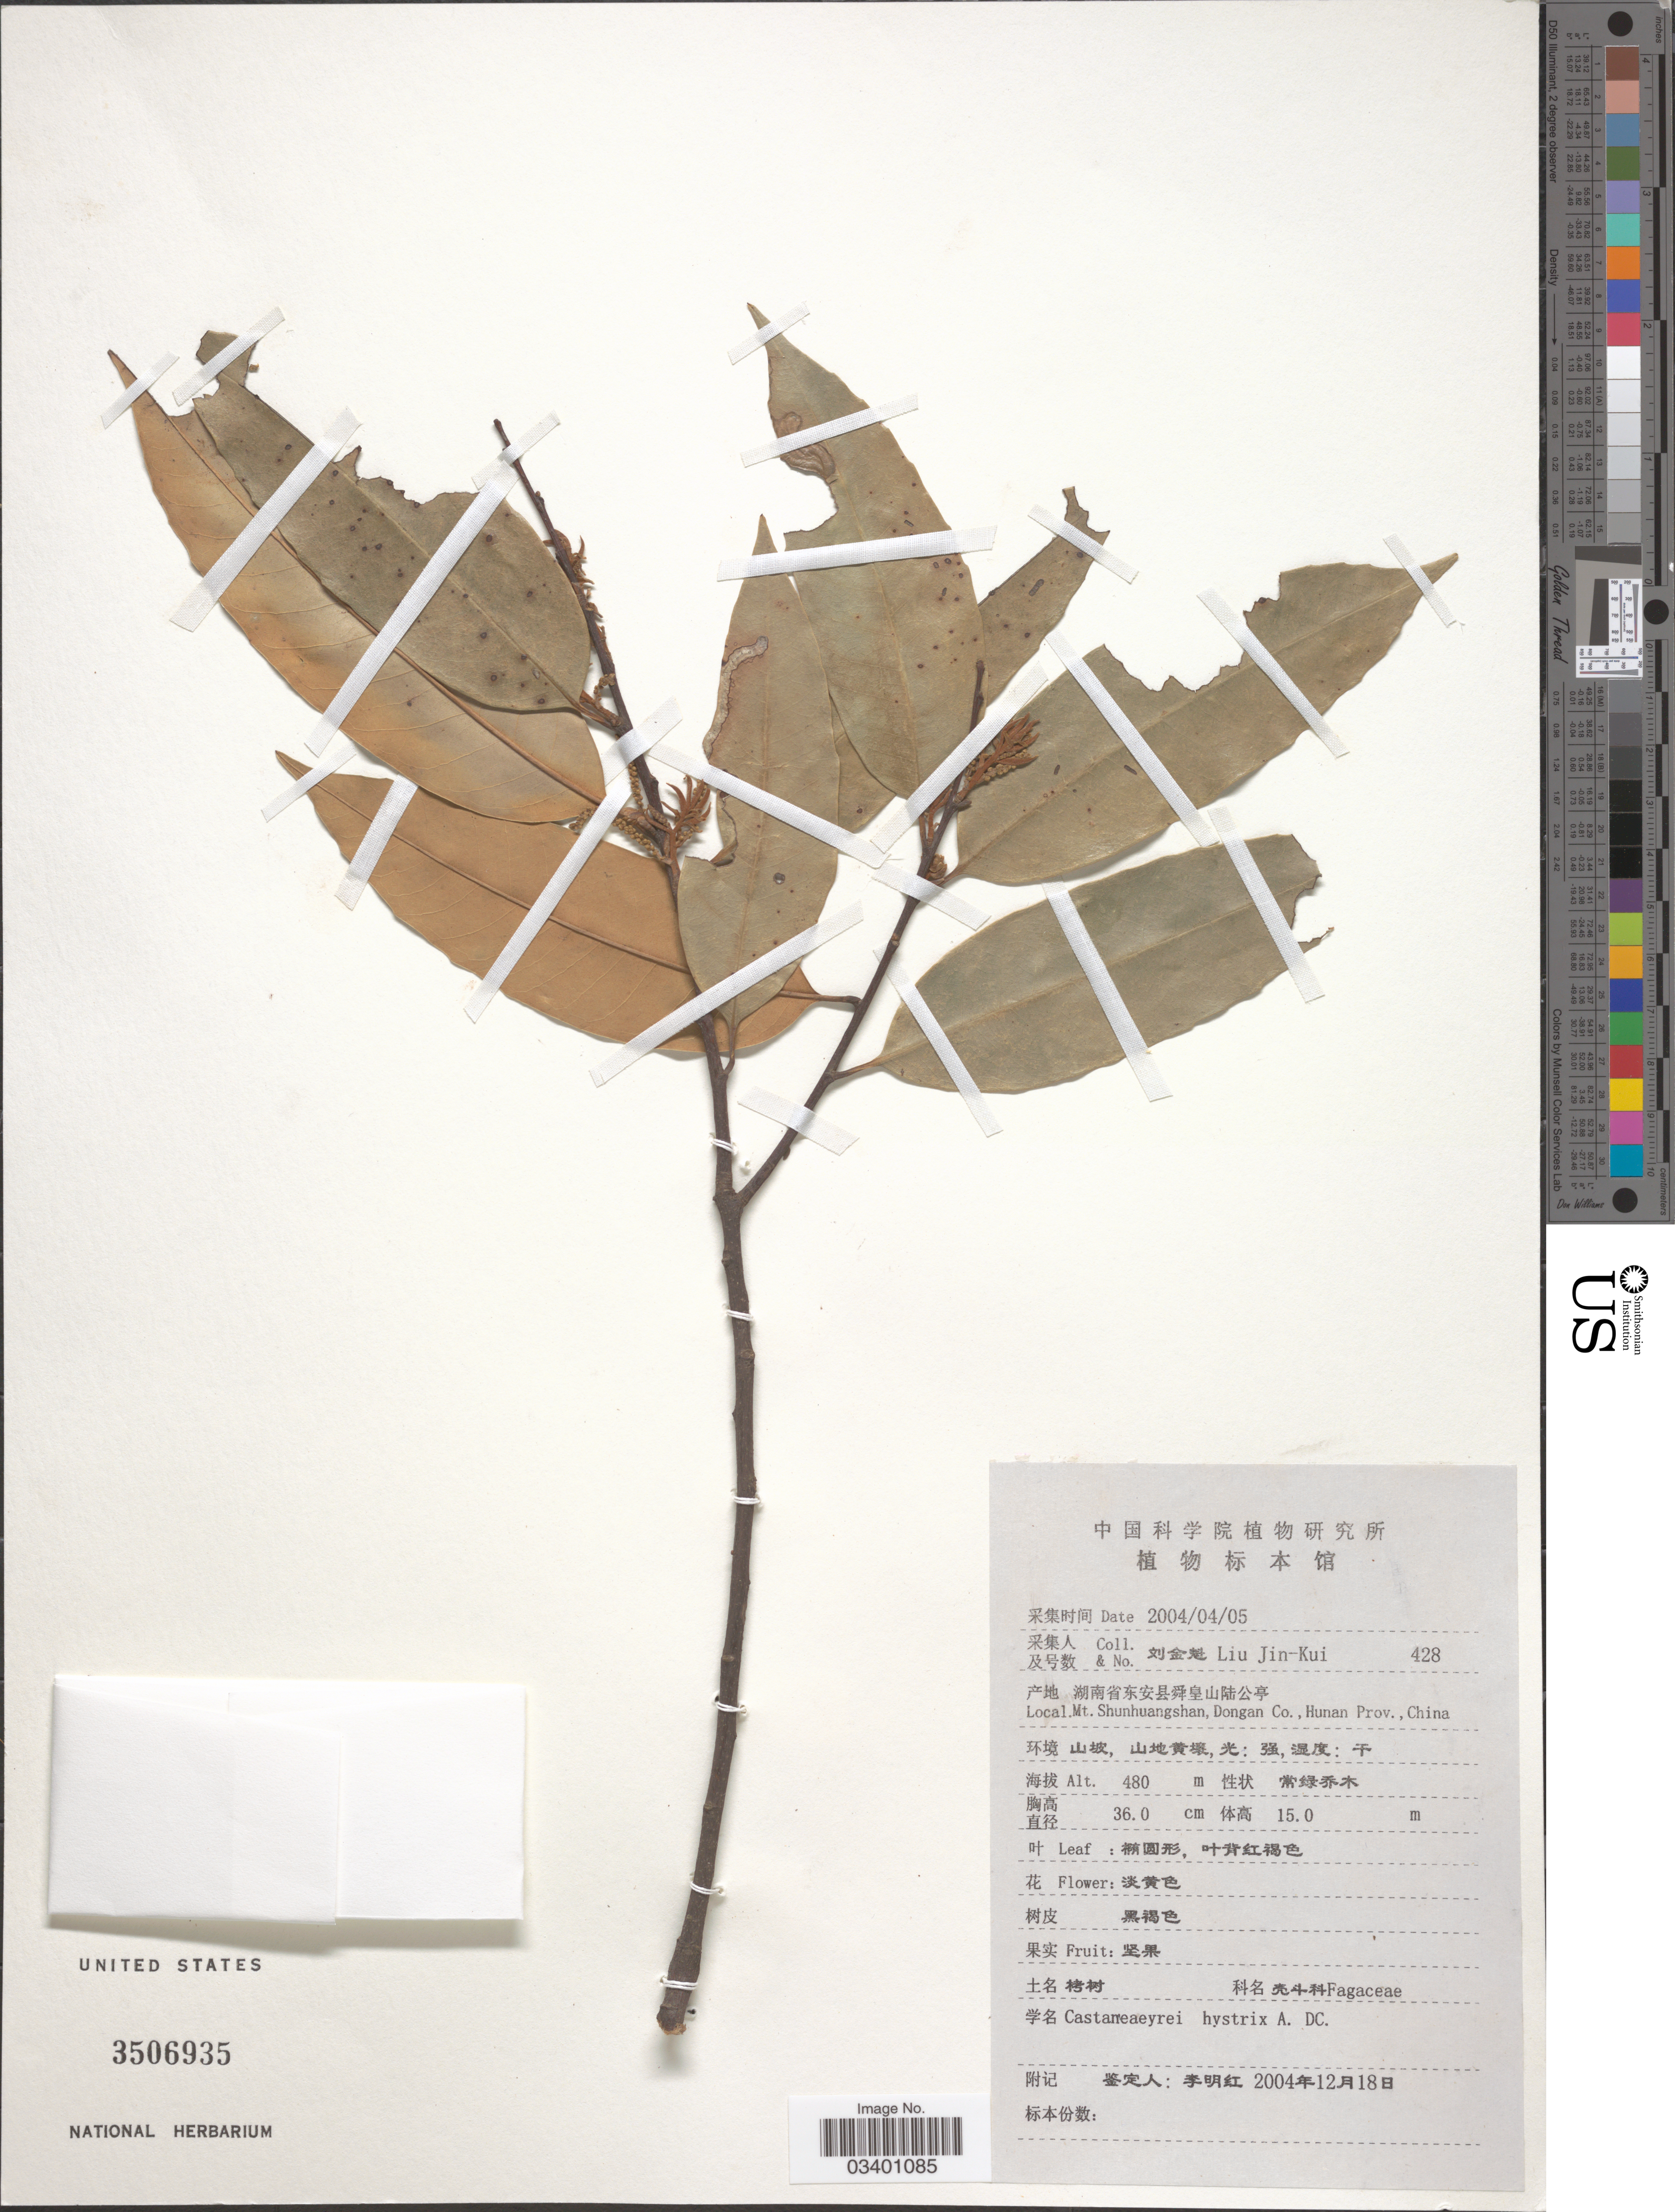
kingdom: Plantae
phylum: Tracheophyta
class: Magnoliopsida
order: Fagales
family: Fagaceae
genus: Castanopsis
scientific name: Castanopsis hystrix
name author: Hook. f. & Thomson ex A. DC.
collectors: Liu Jin-Kui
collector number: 428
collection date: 2004-04-05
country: China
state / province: Hunan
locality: Mt. Shunhuangshan, Dongan Co.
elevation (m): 480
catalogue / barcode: US 3506935